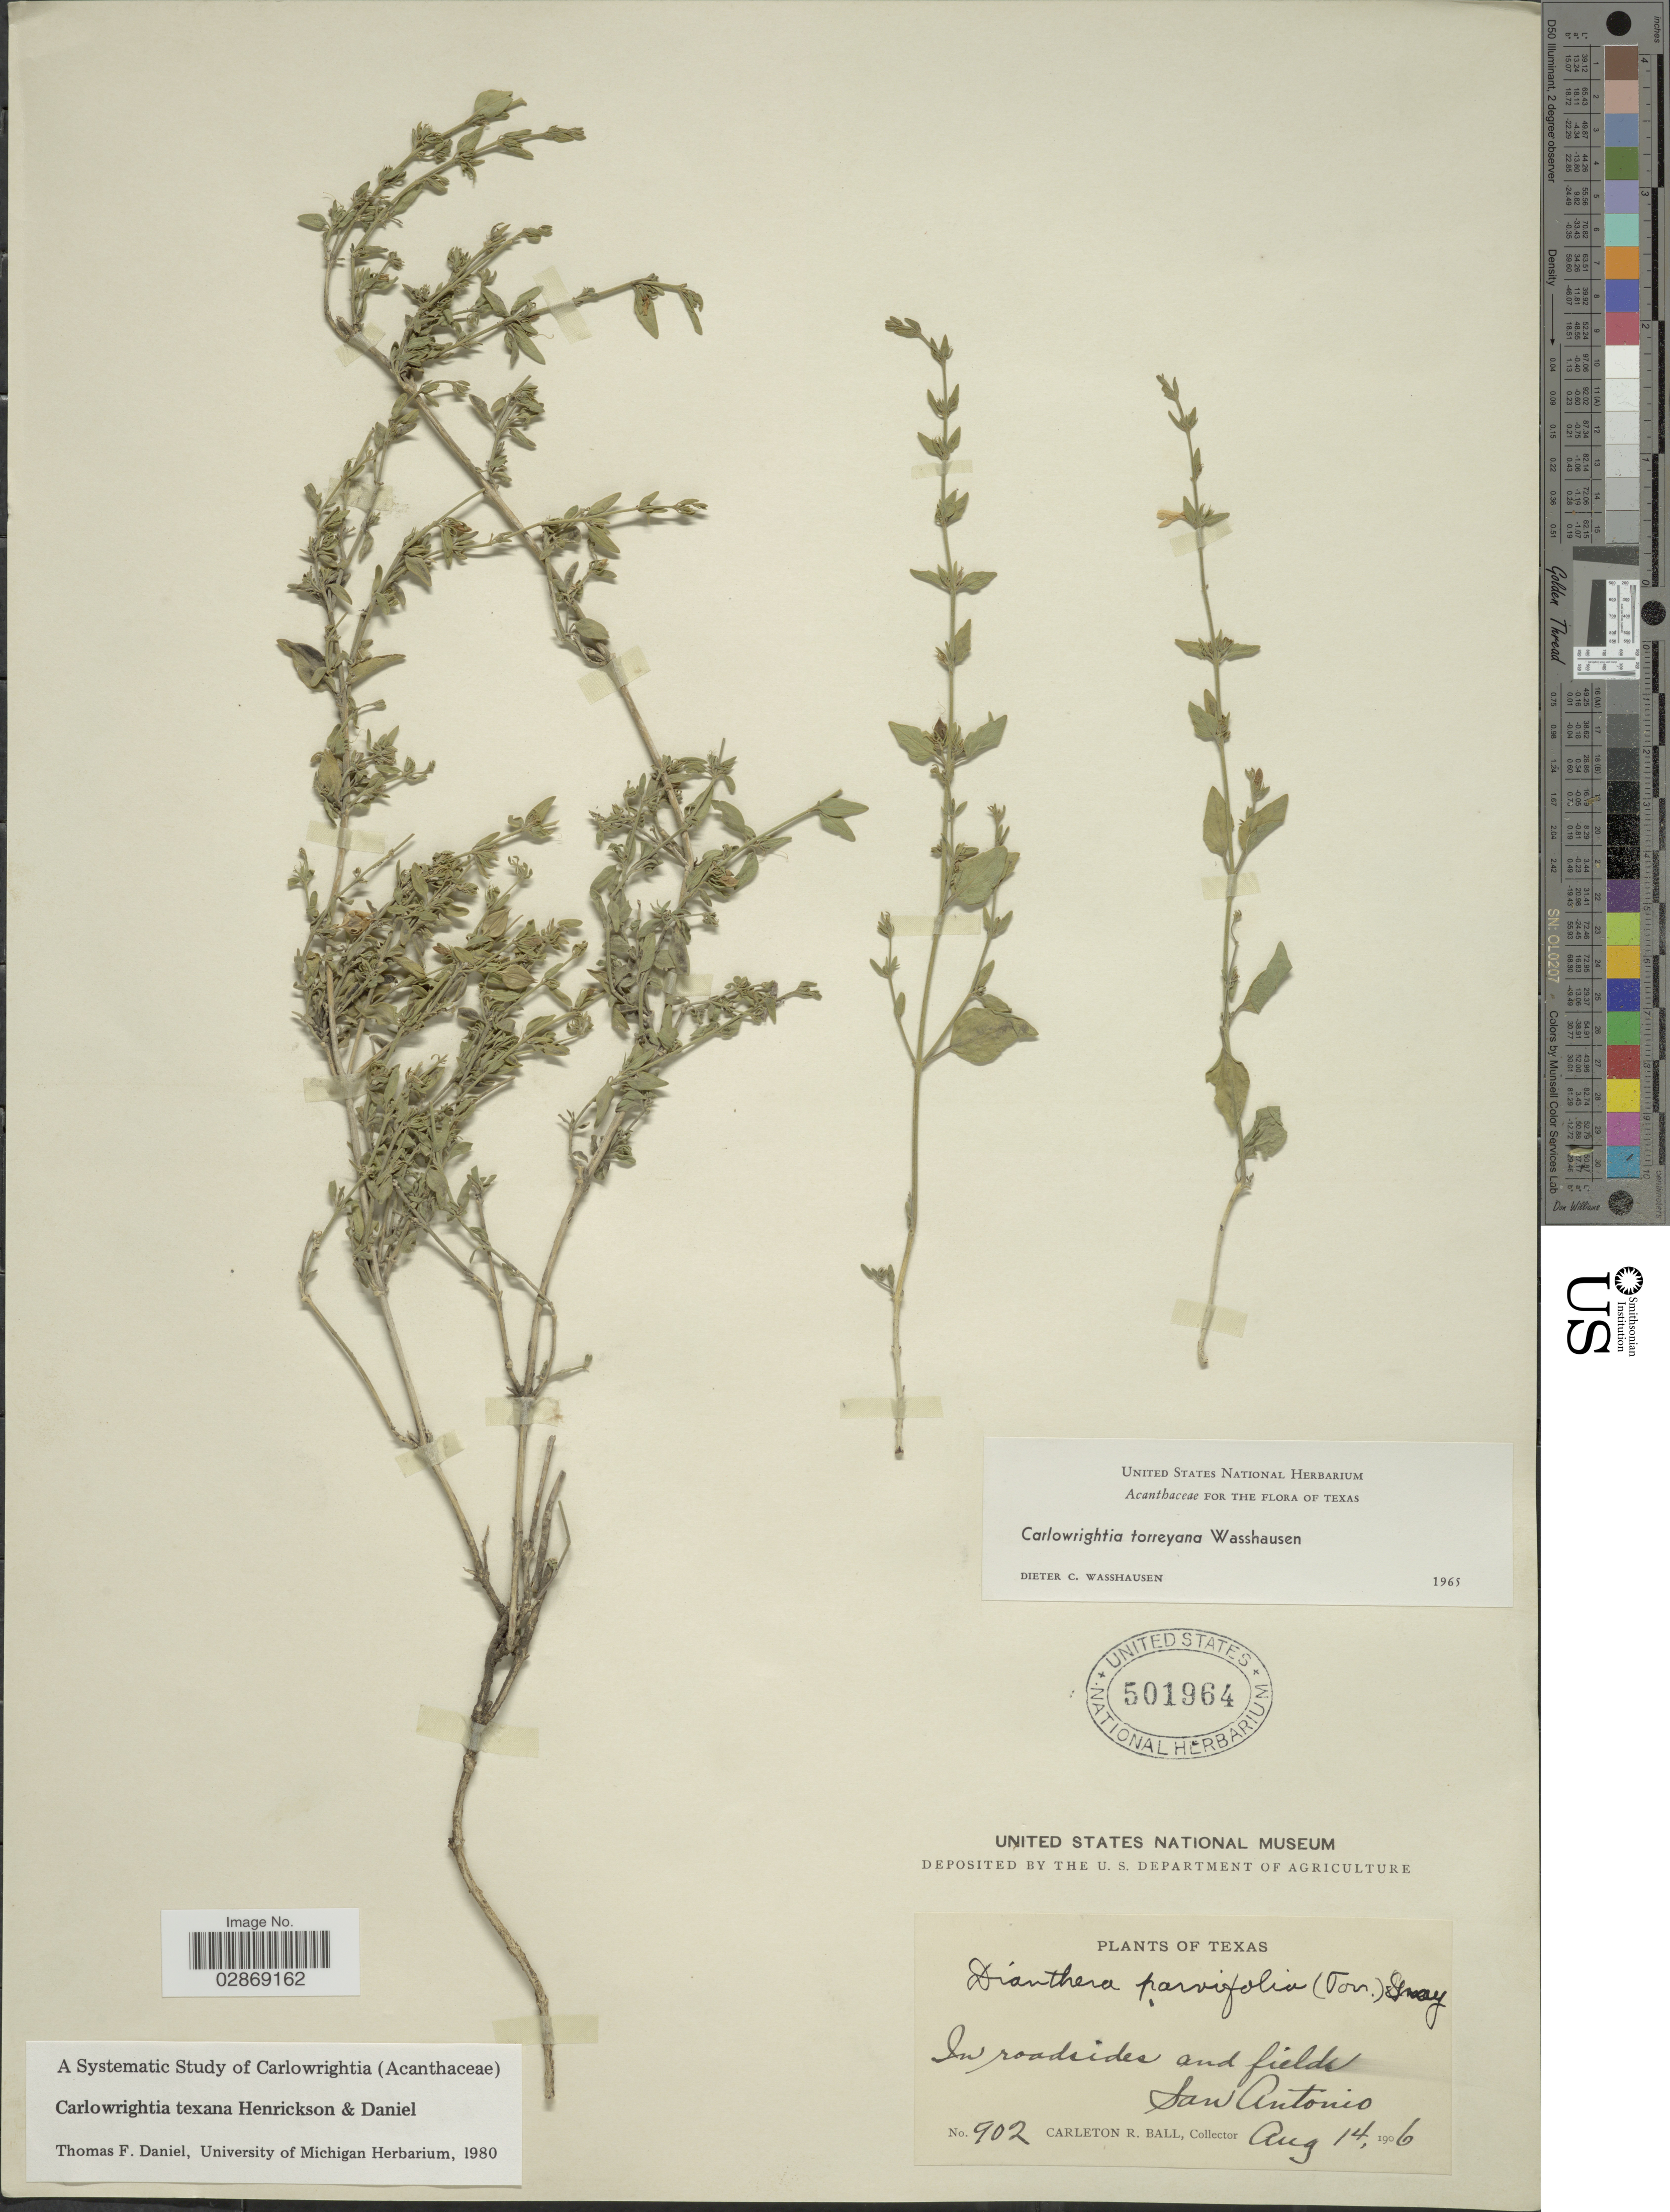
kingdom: Plantae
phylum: Tracheophyta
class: Magnoliopsida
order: Lamiales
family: Acanthaceae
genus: Carlowrightia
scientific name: Carlowrightia texana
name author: Henrickson & T.F. Daniel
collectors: C. R. Ball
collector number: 902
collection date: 1906-08-14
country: United States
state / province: Texas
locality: In roadside and fields, San Antonio.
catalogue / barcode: US 501964